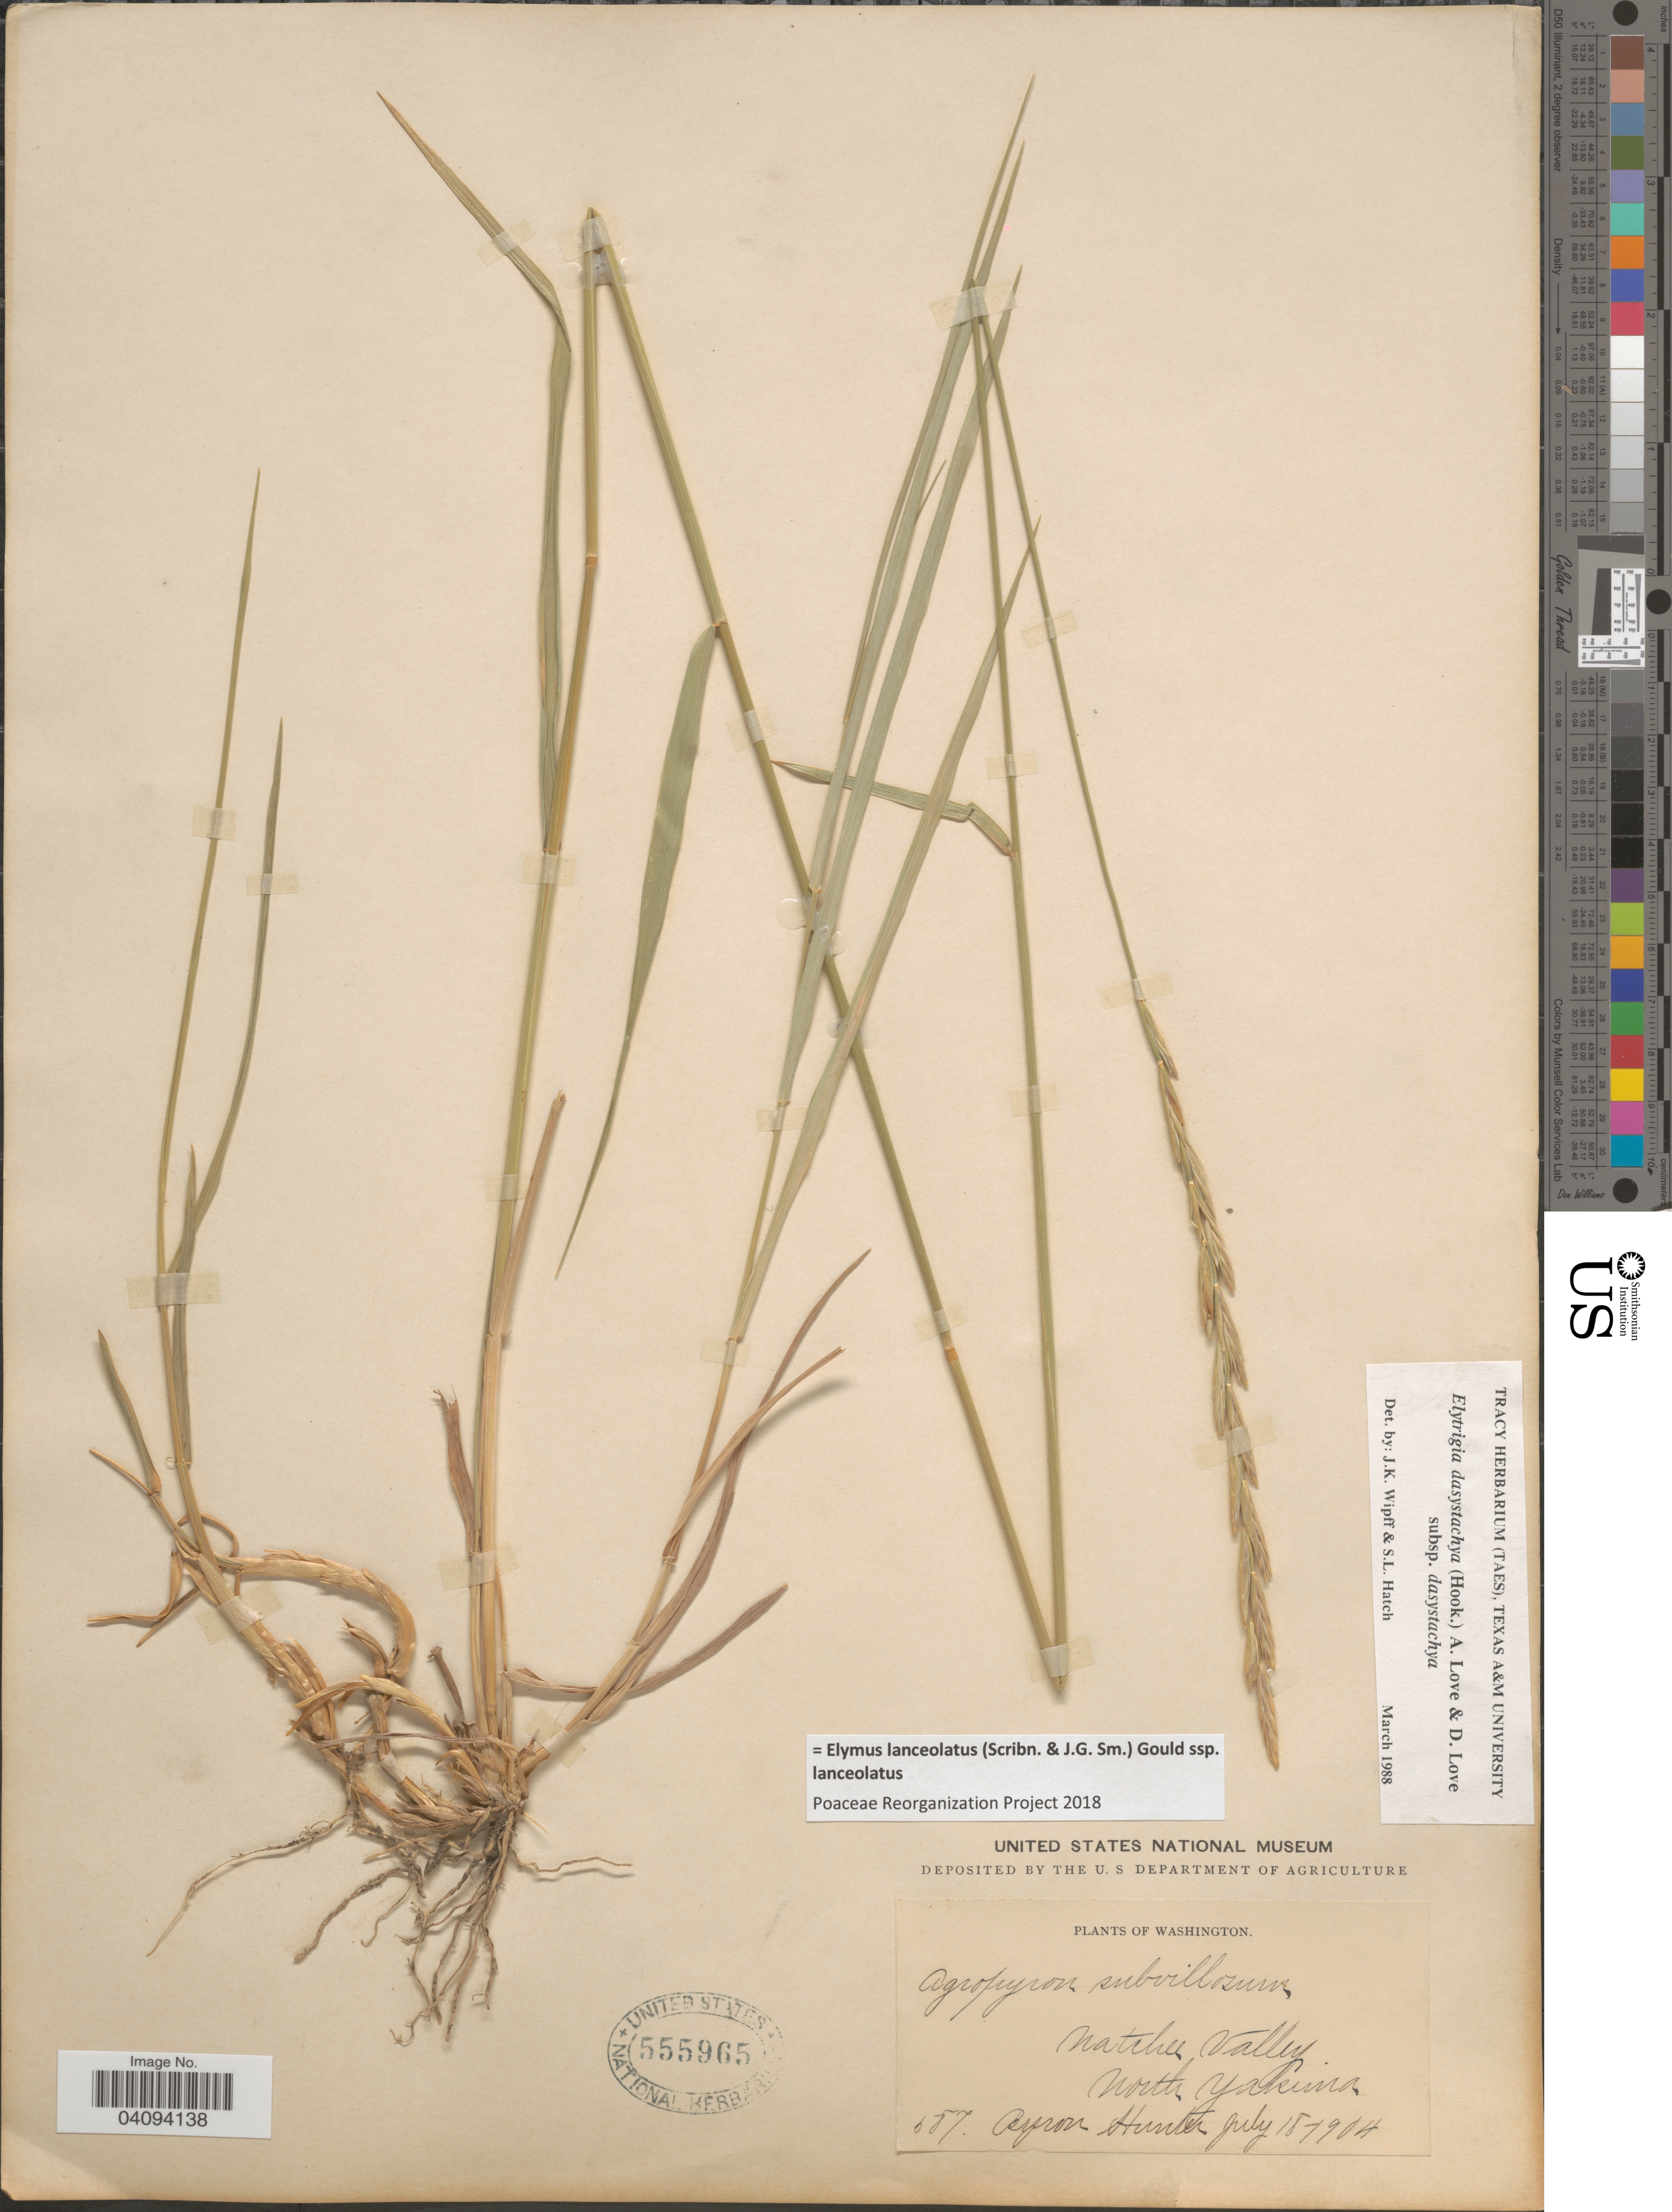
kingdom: Plantae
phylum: Tracheophyta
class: Liliopsida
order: Poales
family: Poaceae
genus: Elymus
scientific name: Elymus lanceolatus subsp. lanceolatus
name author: (Scribn. & J.G. Sm.) Gould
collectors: B. Hunter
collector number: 587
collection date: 1904-07-18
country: United States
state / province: Washington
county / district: Yakima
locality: Natchee Valley. North Yakima.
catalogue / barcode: US 555965